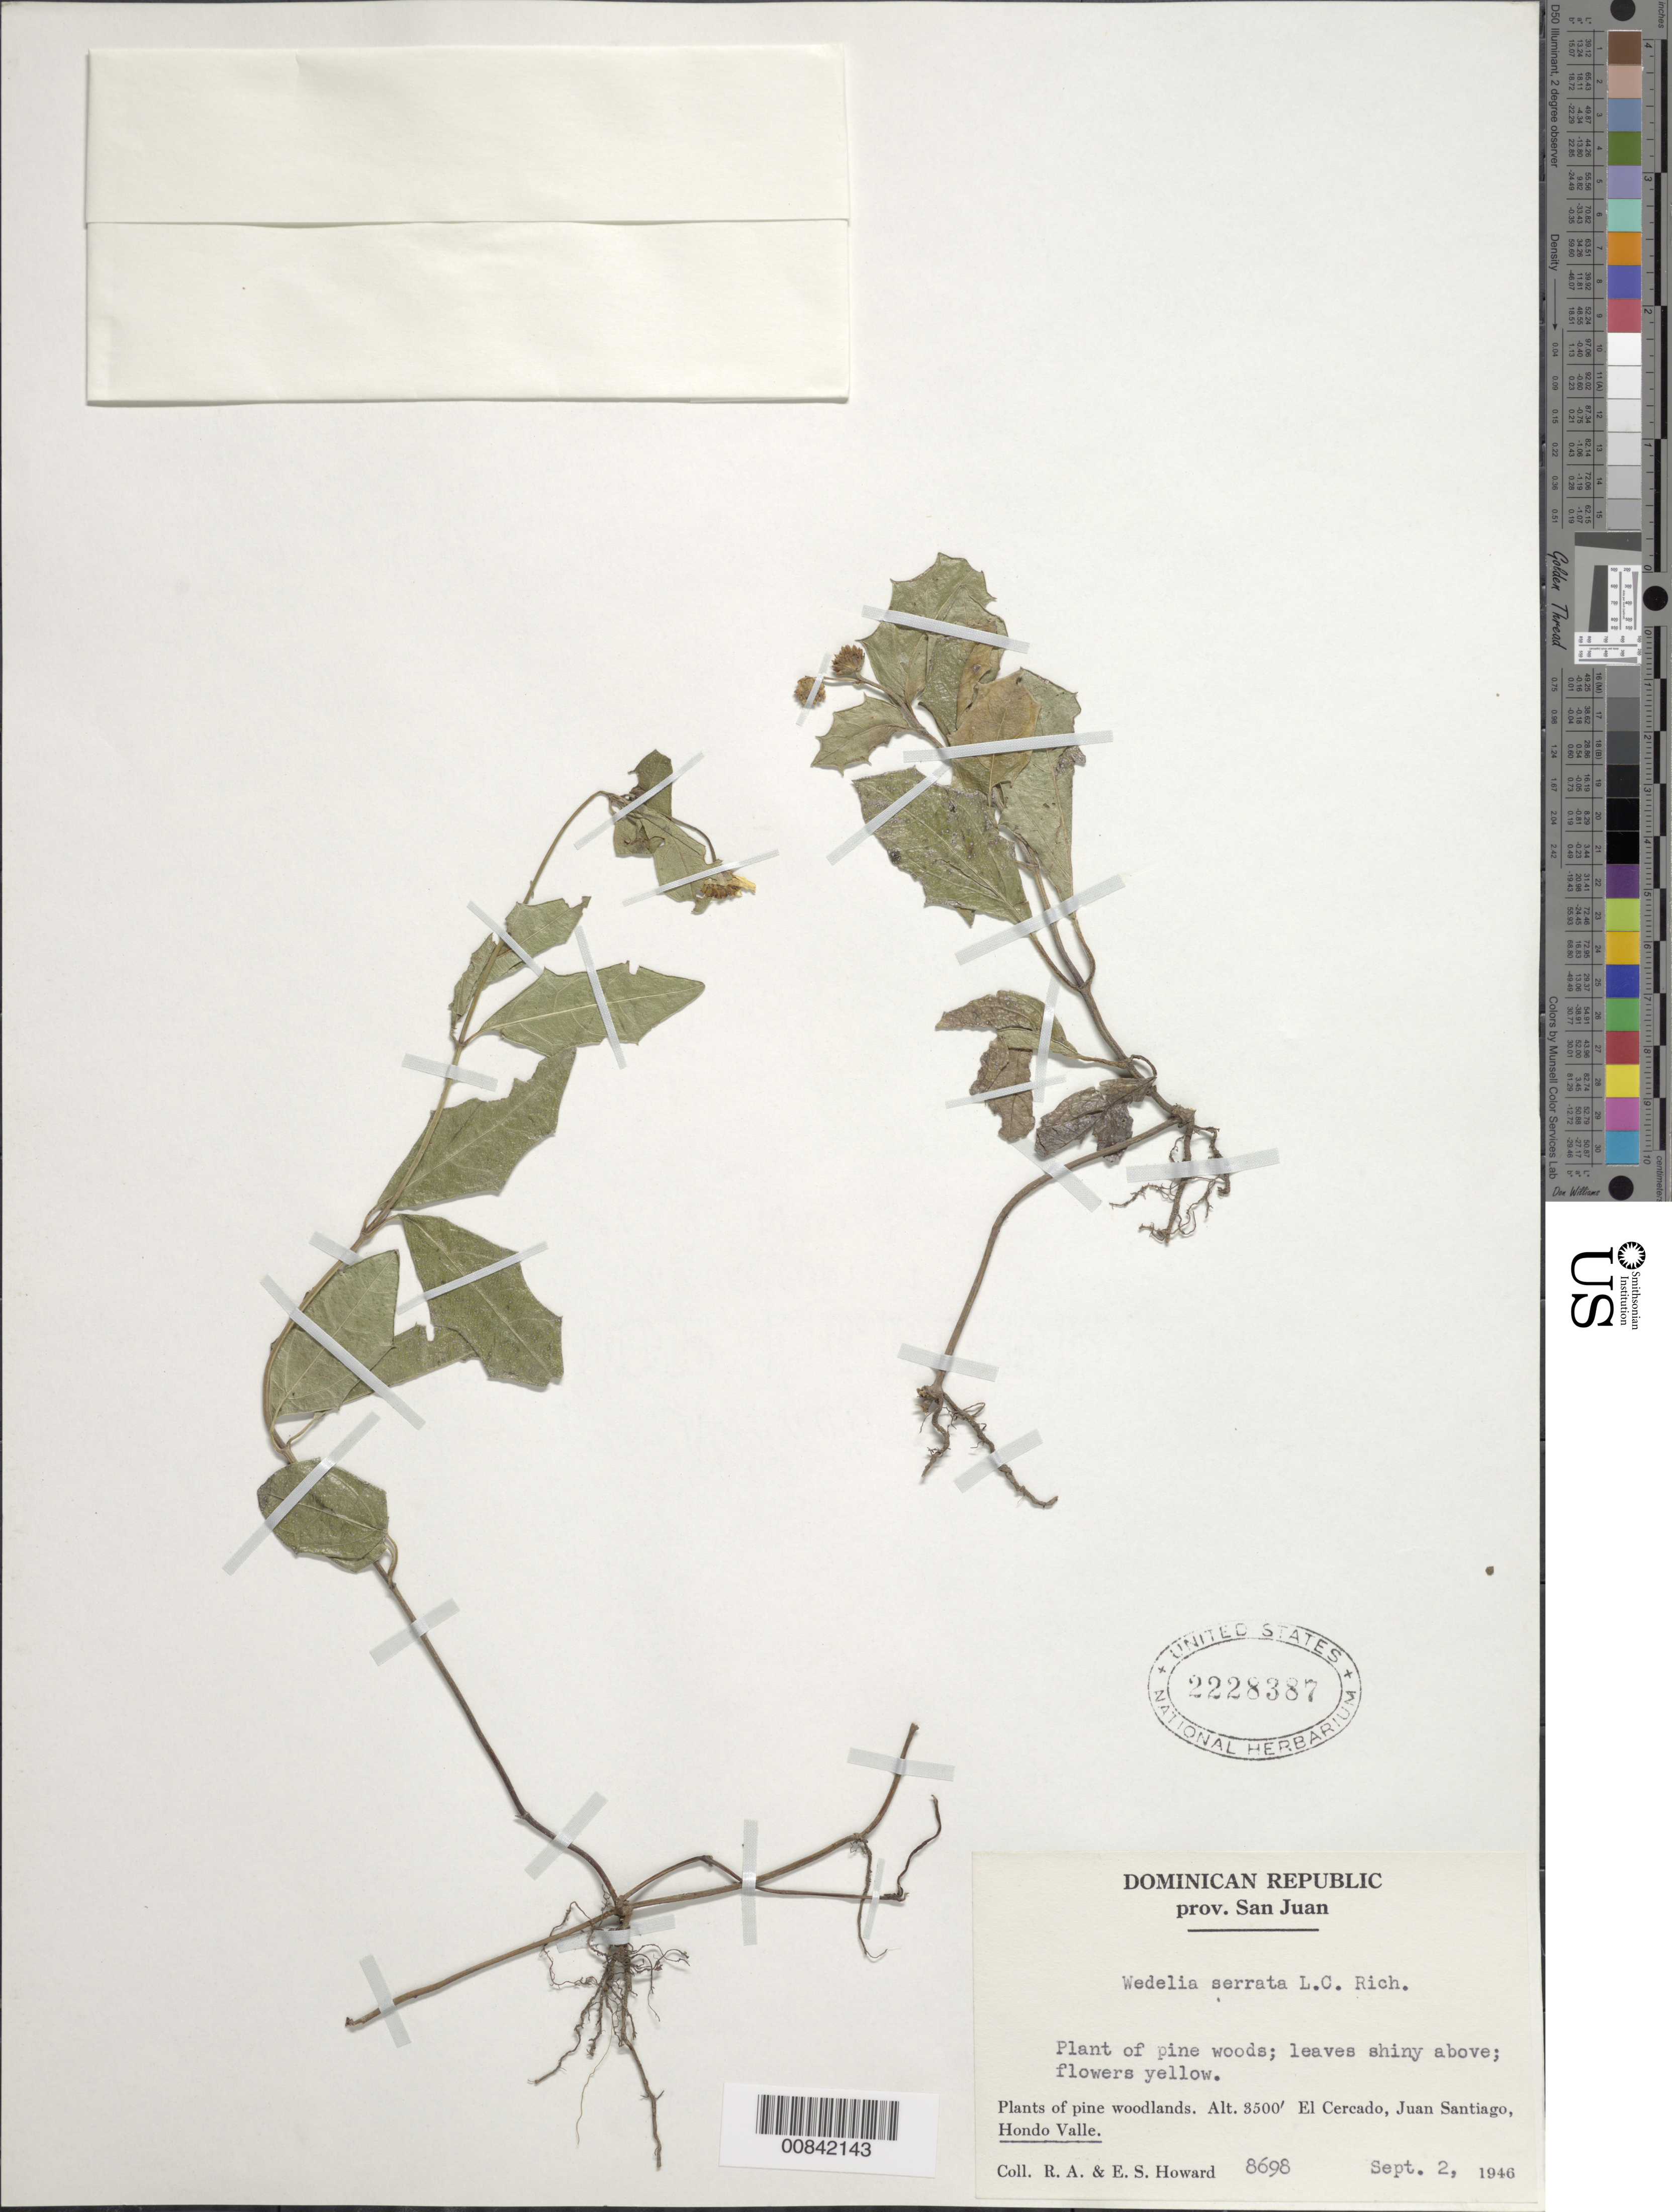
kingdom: Plantae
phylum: Tracheophyta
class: Magnoliopsida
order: Asterales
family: Asteraceae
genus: Wedelia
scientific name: Wedelia serrata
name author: Rich.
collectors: R. A. Howard & E. S. Howard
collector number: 8698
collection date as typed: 02 Sep 1946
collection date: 1946-09-02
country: Dominican Republic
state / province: San Juan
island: Hispaniola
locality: El Cercado, Juan Santiago, Hondo Valle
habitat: Pine woods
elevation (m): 1067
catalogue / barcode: US 2228387